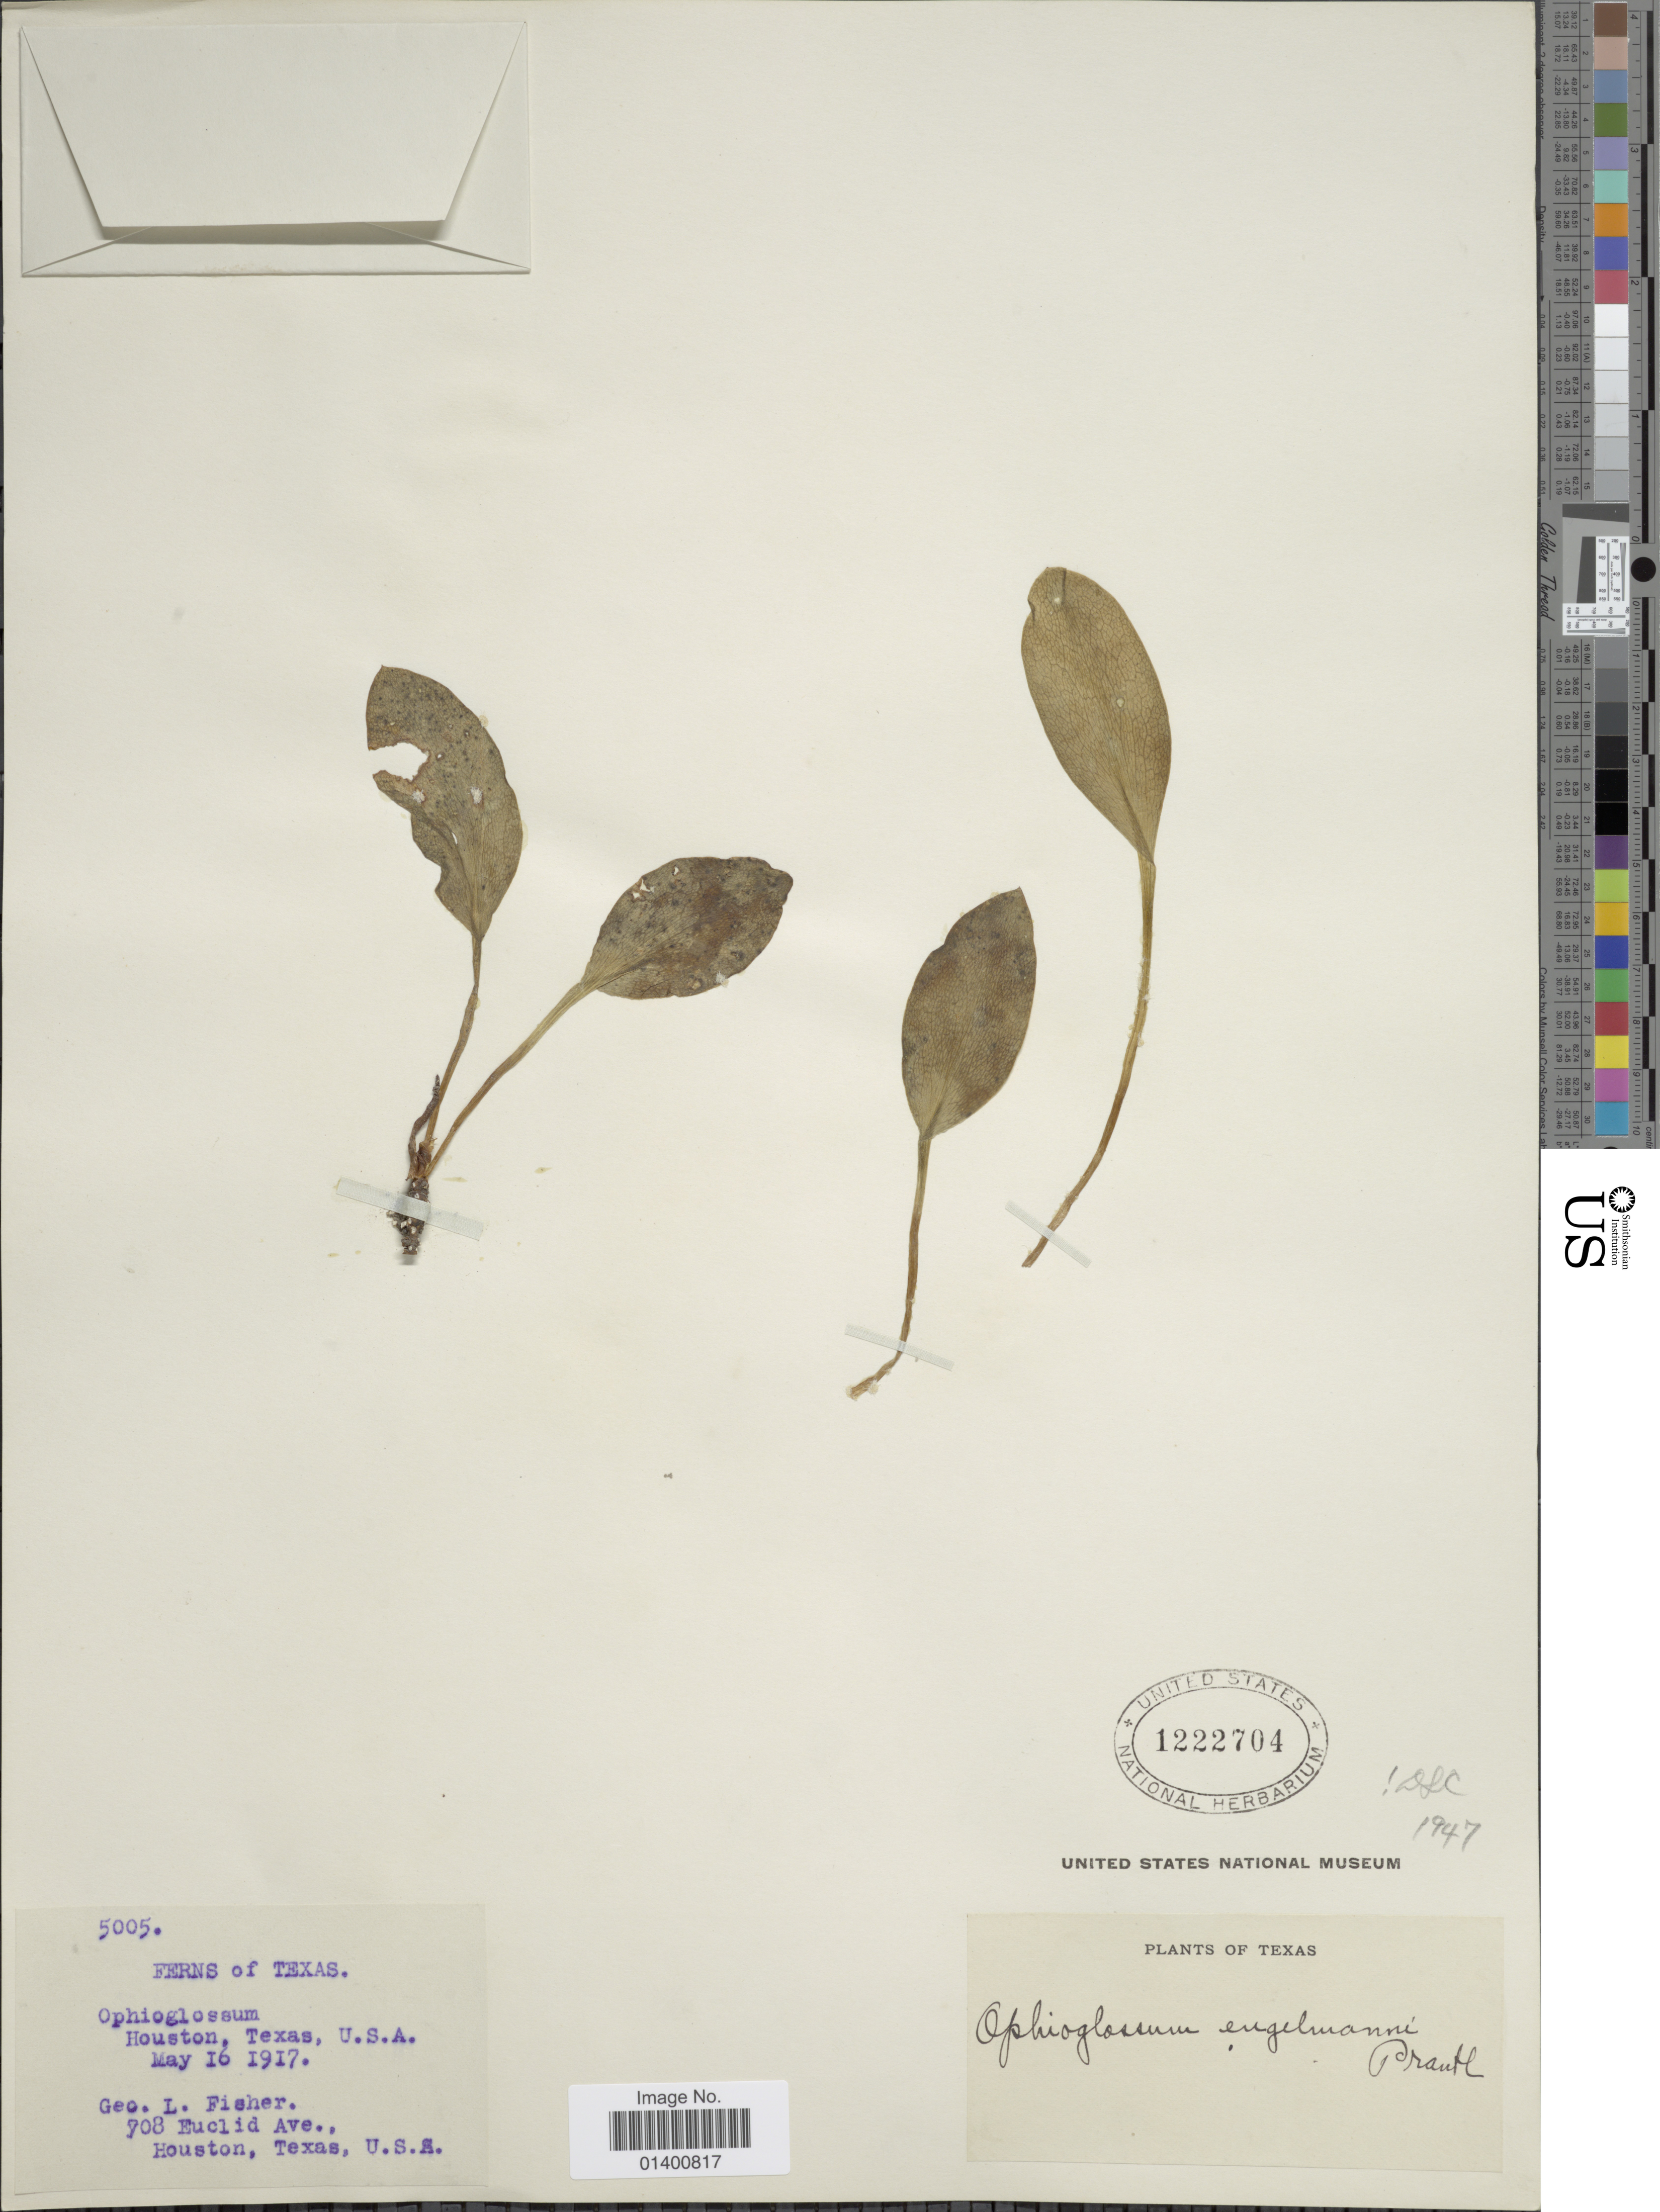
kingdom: Plantae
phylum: Tracheophyta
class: Polypodiopsida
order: Ophioglossales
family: Ophioglossaceae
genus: Ophioglossum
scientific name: Ophioglossum engelmannii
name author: Prantl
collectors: G. L. Fisher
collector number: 5005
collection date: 1917-05-16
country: United States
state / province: Texas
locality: Houston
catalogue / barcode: US 1222704